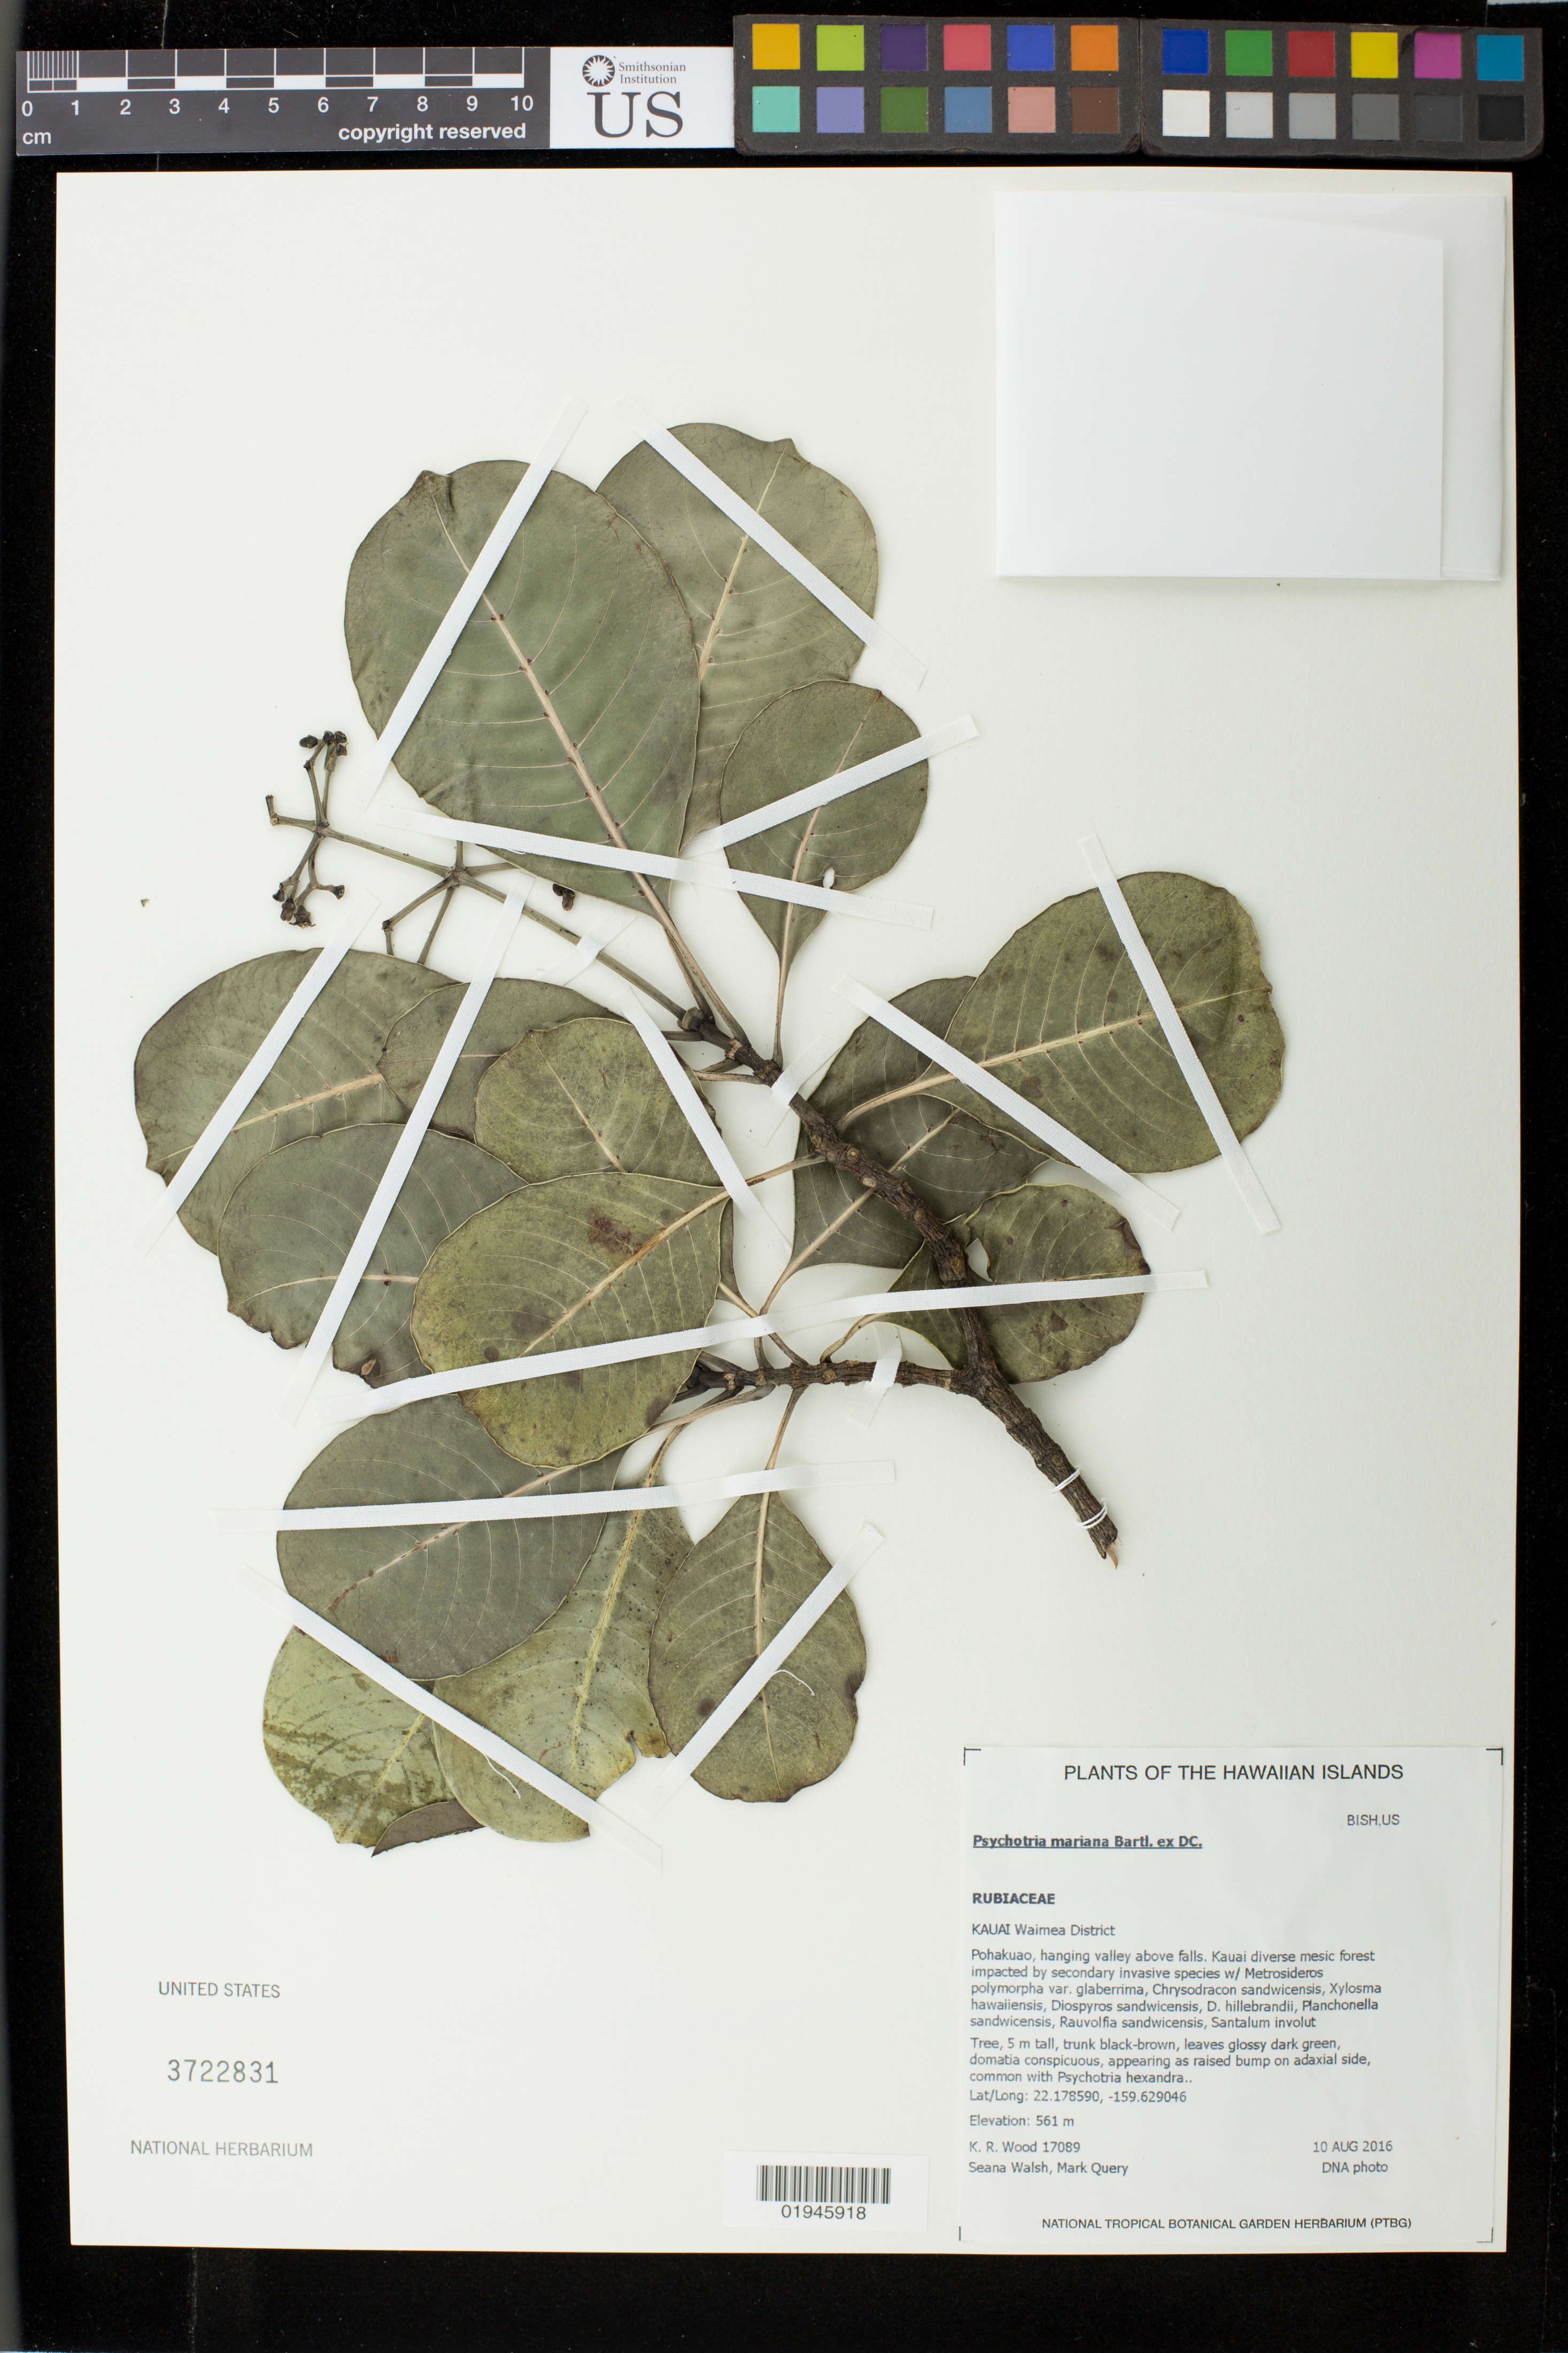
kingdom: Plantae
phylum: Tracheophyta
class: Magnoliopsida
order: Gentianales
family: Rubiaceae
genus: Psychotria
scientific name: Psychotria mariana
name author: Bartl. ex DC.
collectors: K. R. Wood, S. Walsh & M. Query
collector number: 17089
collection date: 2016-08-10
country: United States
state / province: Hawaii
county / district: Kauai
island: Kaua'i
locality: Waimea District, Pohakuao, hanging valley above falls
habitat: Diverse mesic forest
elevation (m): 561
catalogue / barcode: US 3722831